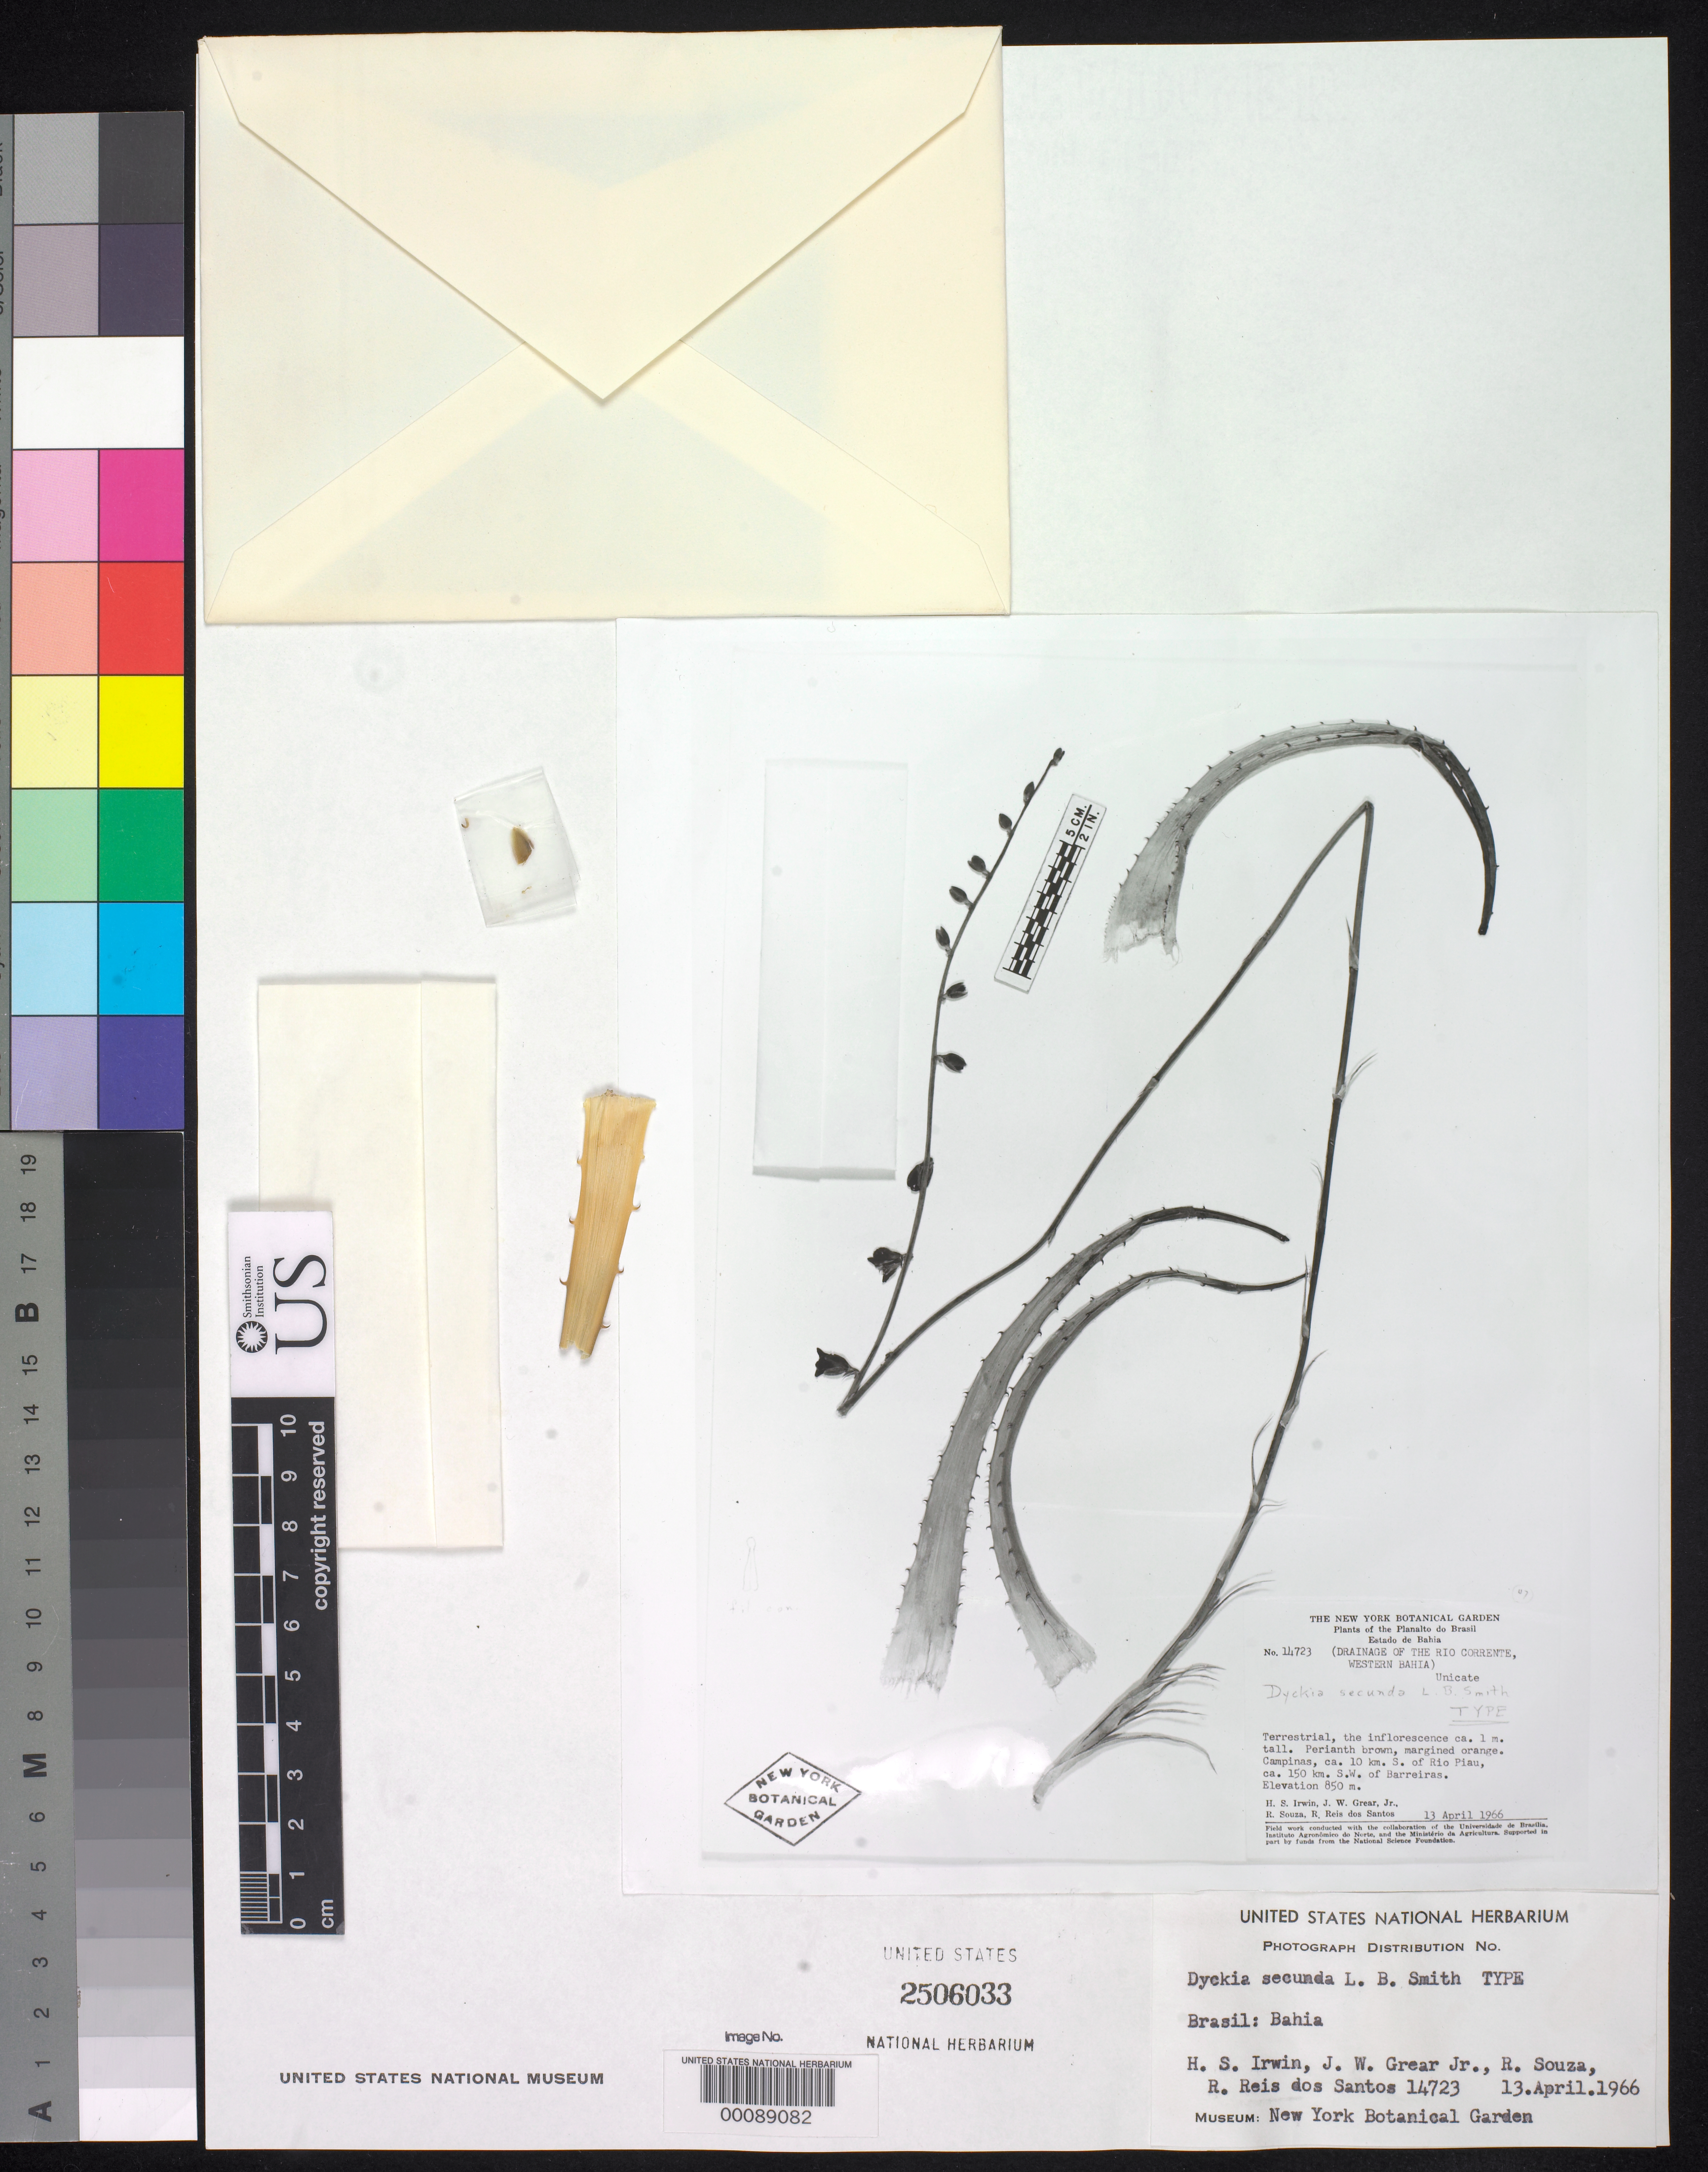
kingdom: Plantae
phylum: Tracheophyta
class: Liliopsida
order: Poales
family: Bromeliaceae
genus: Dyckia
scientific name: Dyckia secunda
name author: L.B. Sm.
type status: Isotype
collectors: H. Irwin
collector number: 14723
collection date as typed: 13 Apr 1966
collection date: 1966-04-13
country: Brazil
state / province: Bahia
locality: Campinas, south of Rio Piau.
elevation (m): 850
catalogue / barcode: US 2506033